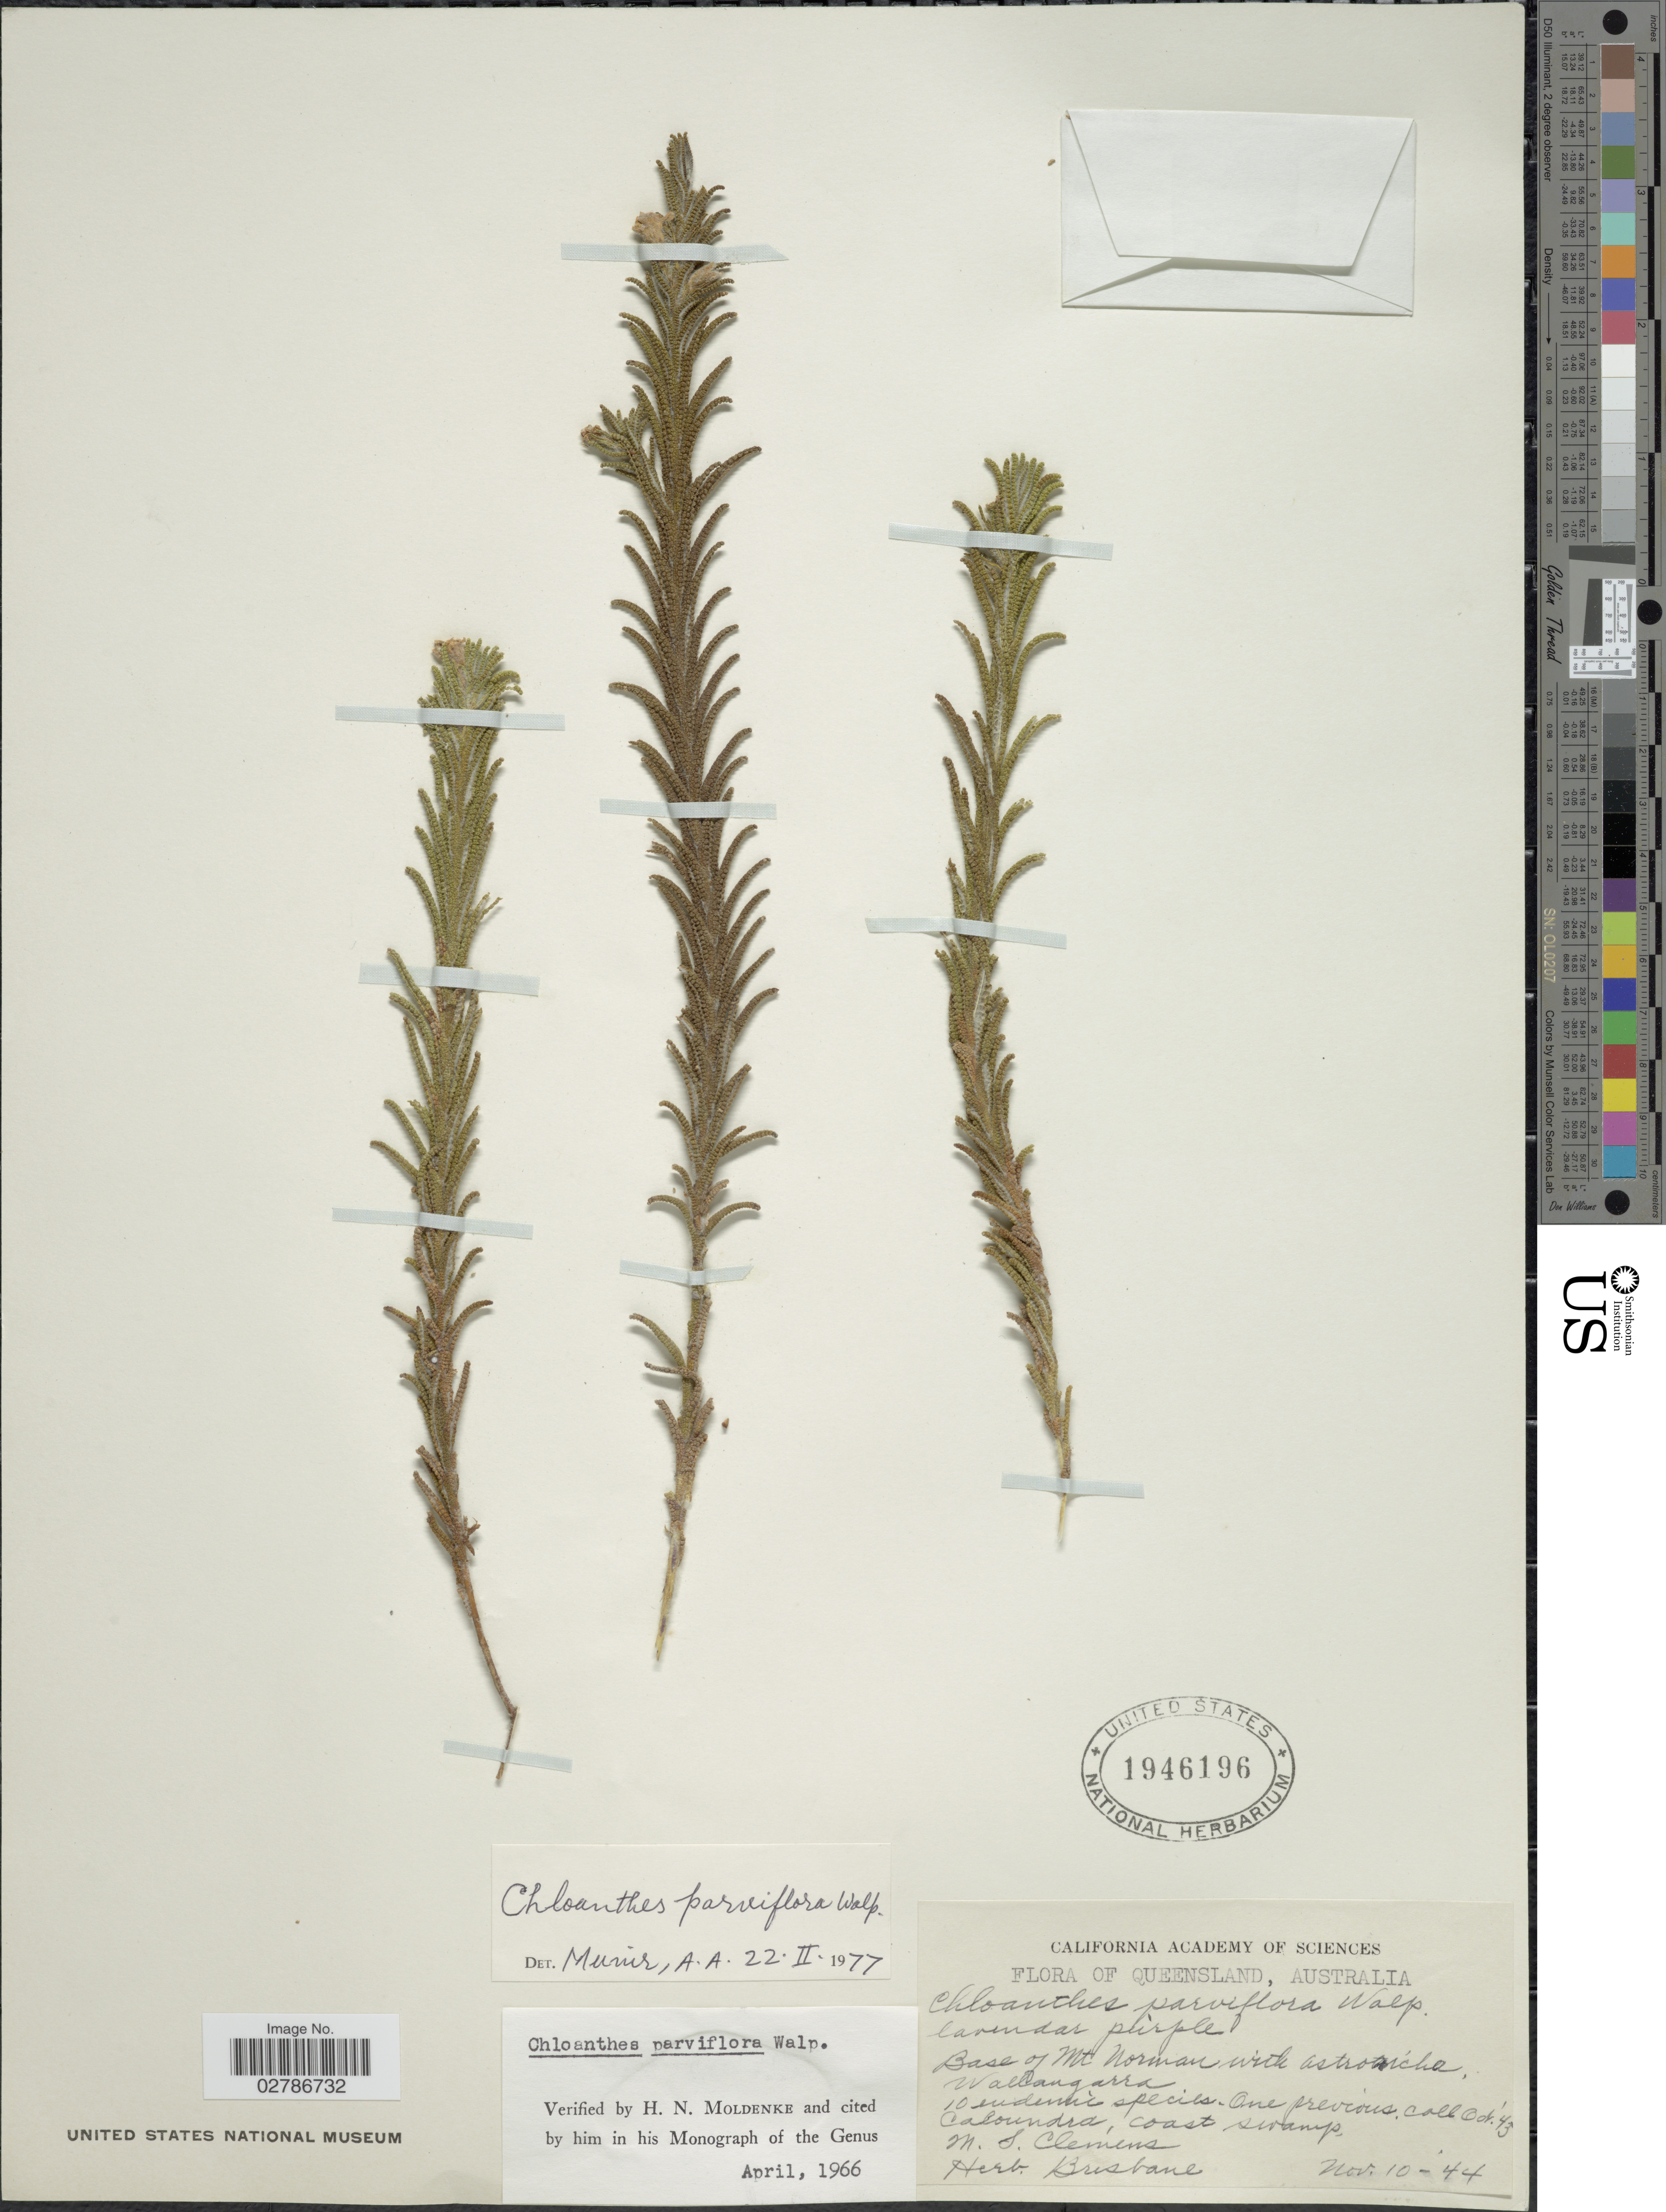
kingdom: Plantae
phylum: Tracheophyta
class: Magnoliopsida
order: Lamiales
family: Lamiaceae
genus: Chloanthes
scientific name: Chloanthes parviflora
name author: Walp.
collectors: M. S. Clemens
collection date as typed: Transcribed d/m/y: /10/43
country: Australia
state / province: Queensland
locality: Base of Mt Norman wit astroticha. Wallangarra. Caloundra, coast swamp.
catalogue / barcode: US 1946196